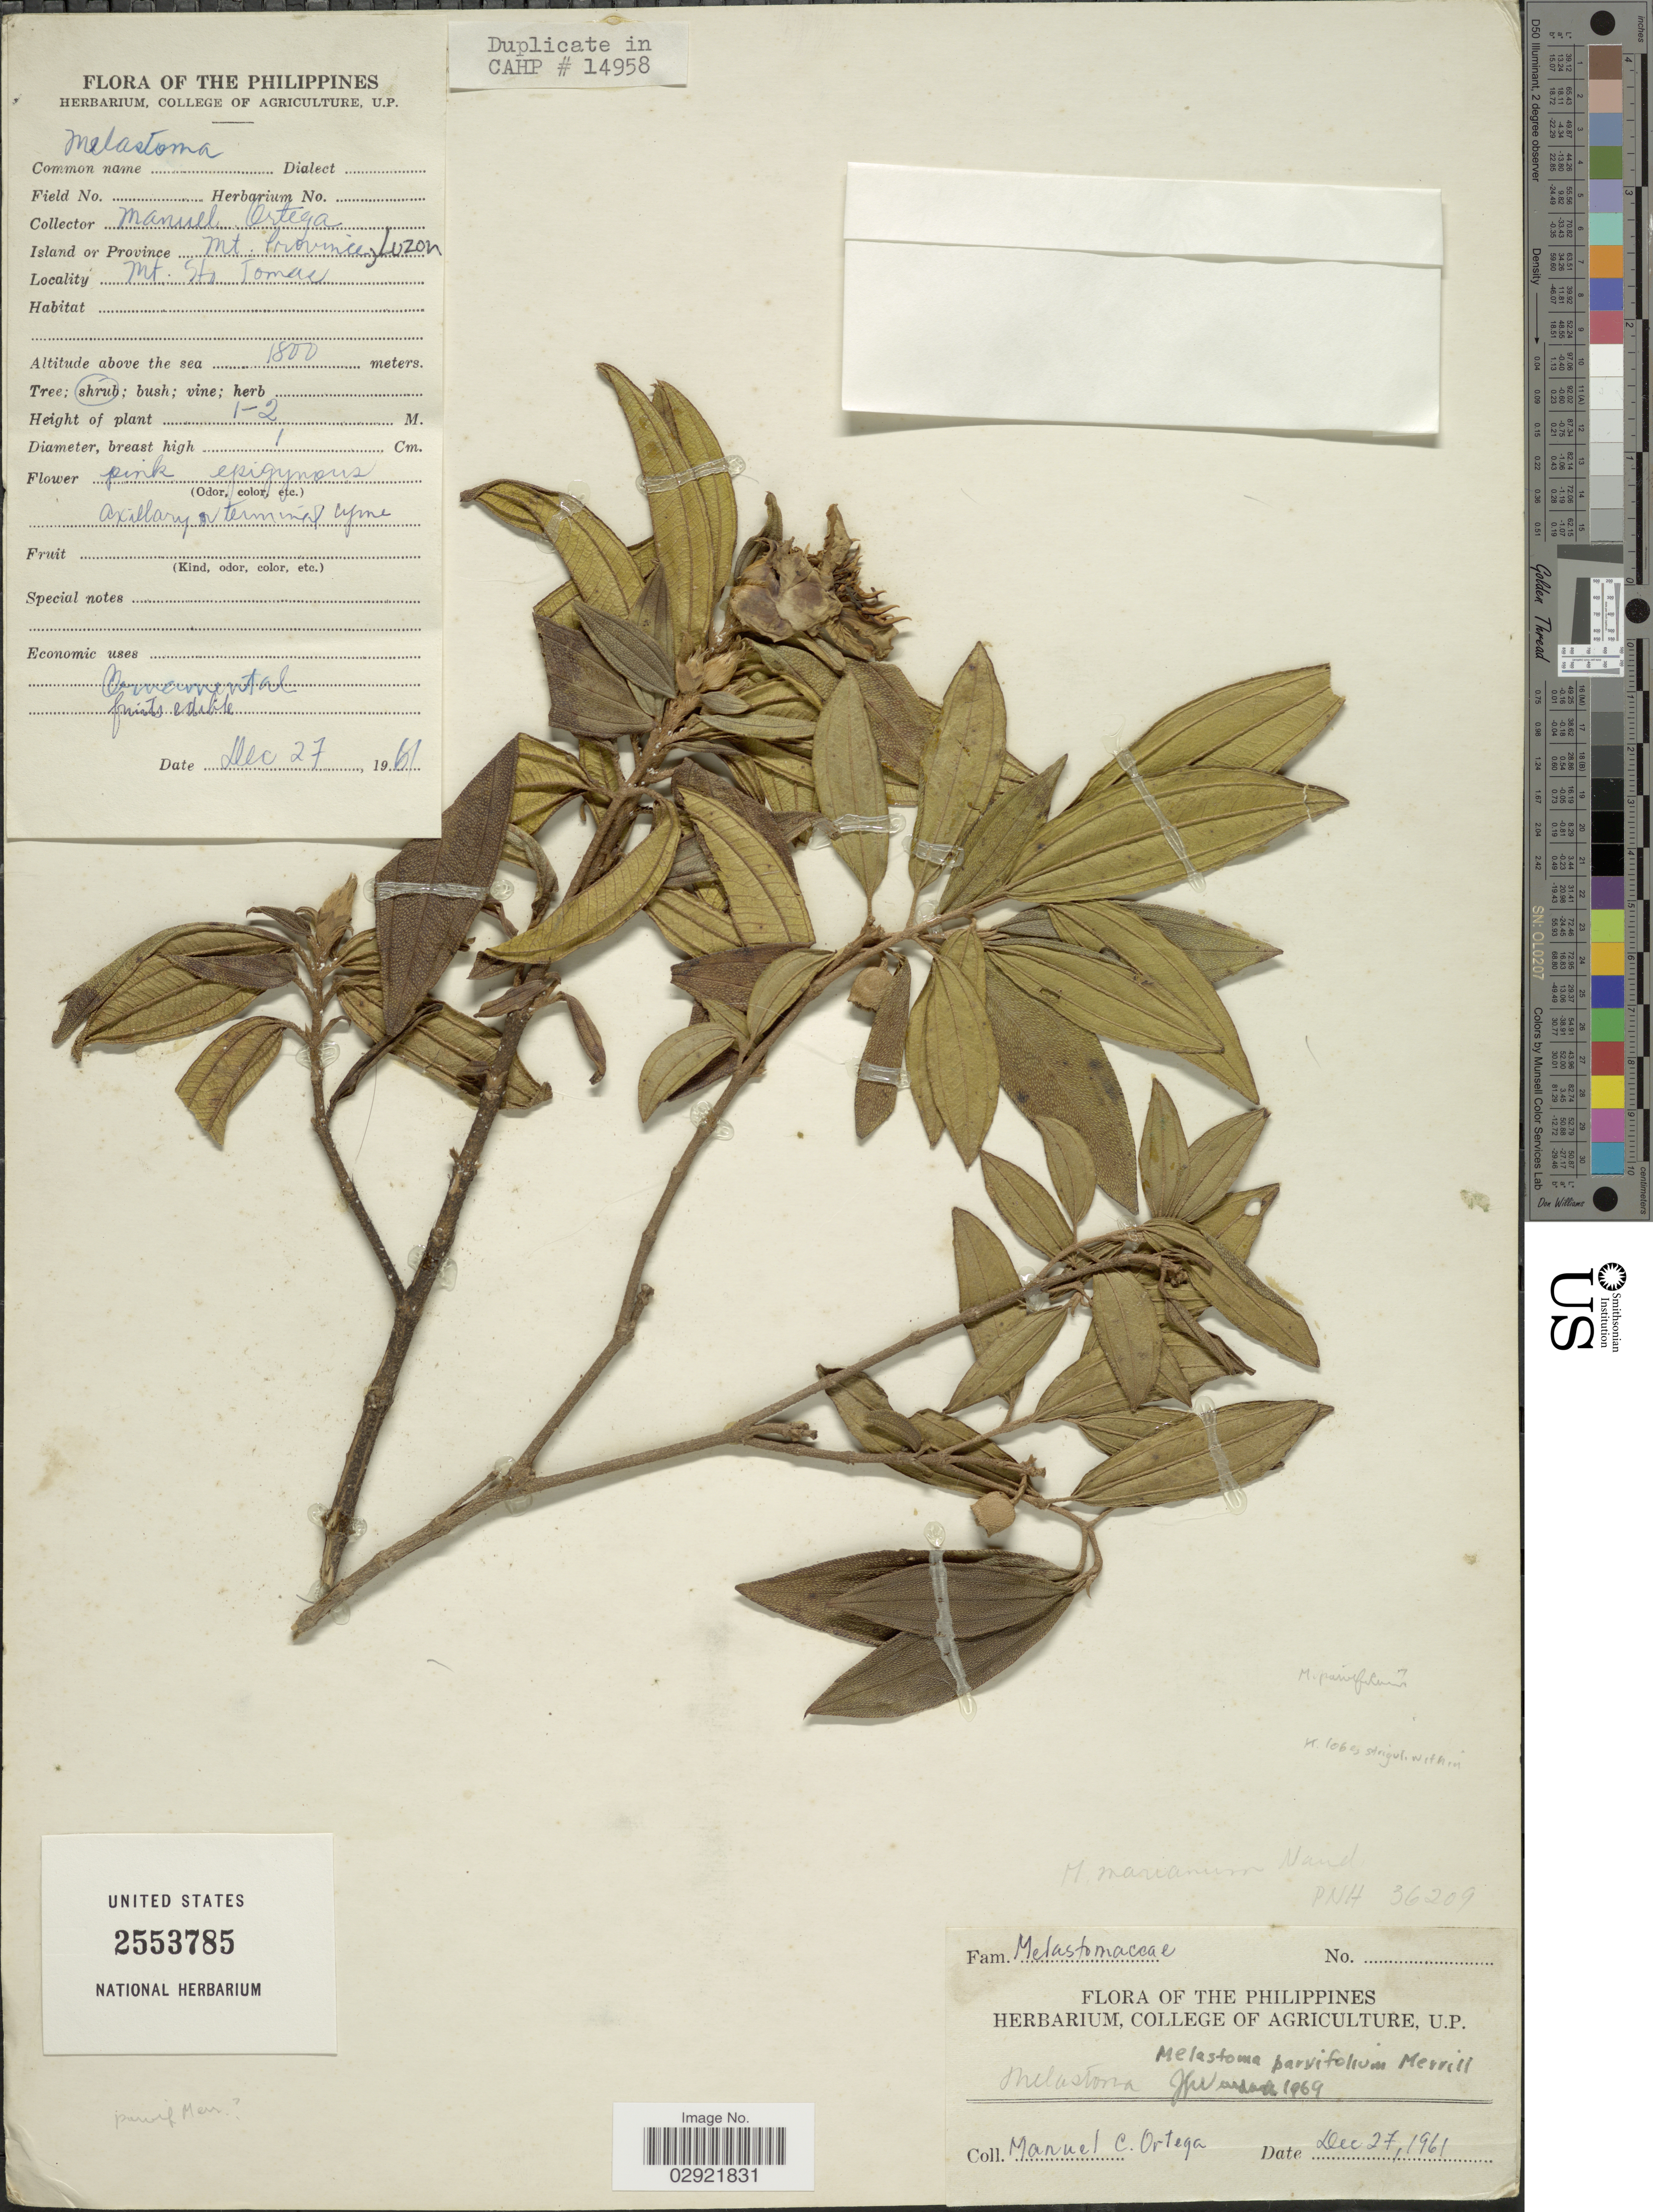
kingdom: Plantae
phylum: Tracheophyta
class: Magnoliopsida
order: Myrtales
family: Melastomataceae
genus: Melastoma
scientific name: Melastoma malabathricum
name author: L.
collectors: M. Ortega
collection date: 1961-12-27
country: Philippines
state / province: Cordillera (Administrative Region)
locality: Island or Province Mt. Province, Luzon. Mt. Sto Tomas.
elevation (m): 1800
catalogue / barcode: US 2553785